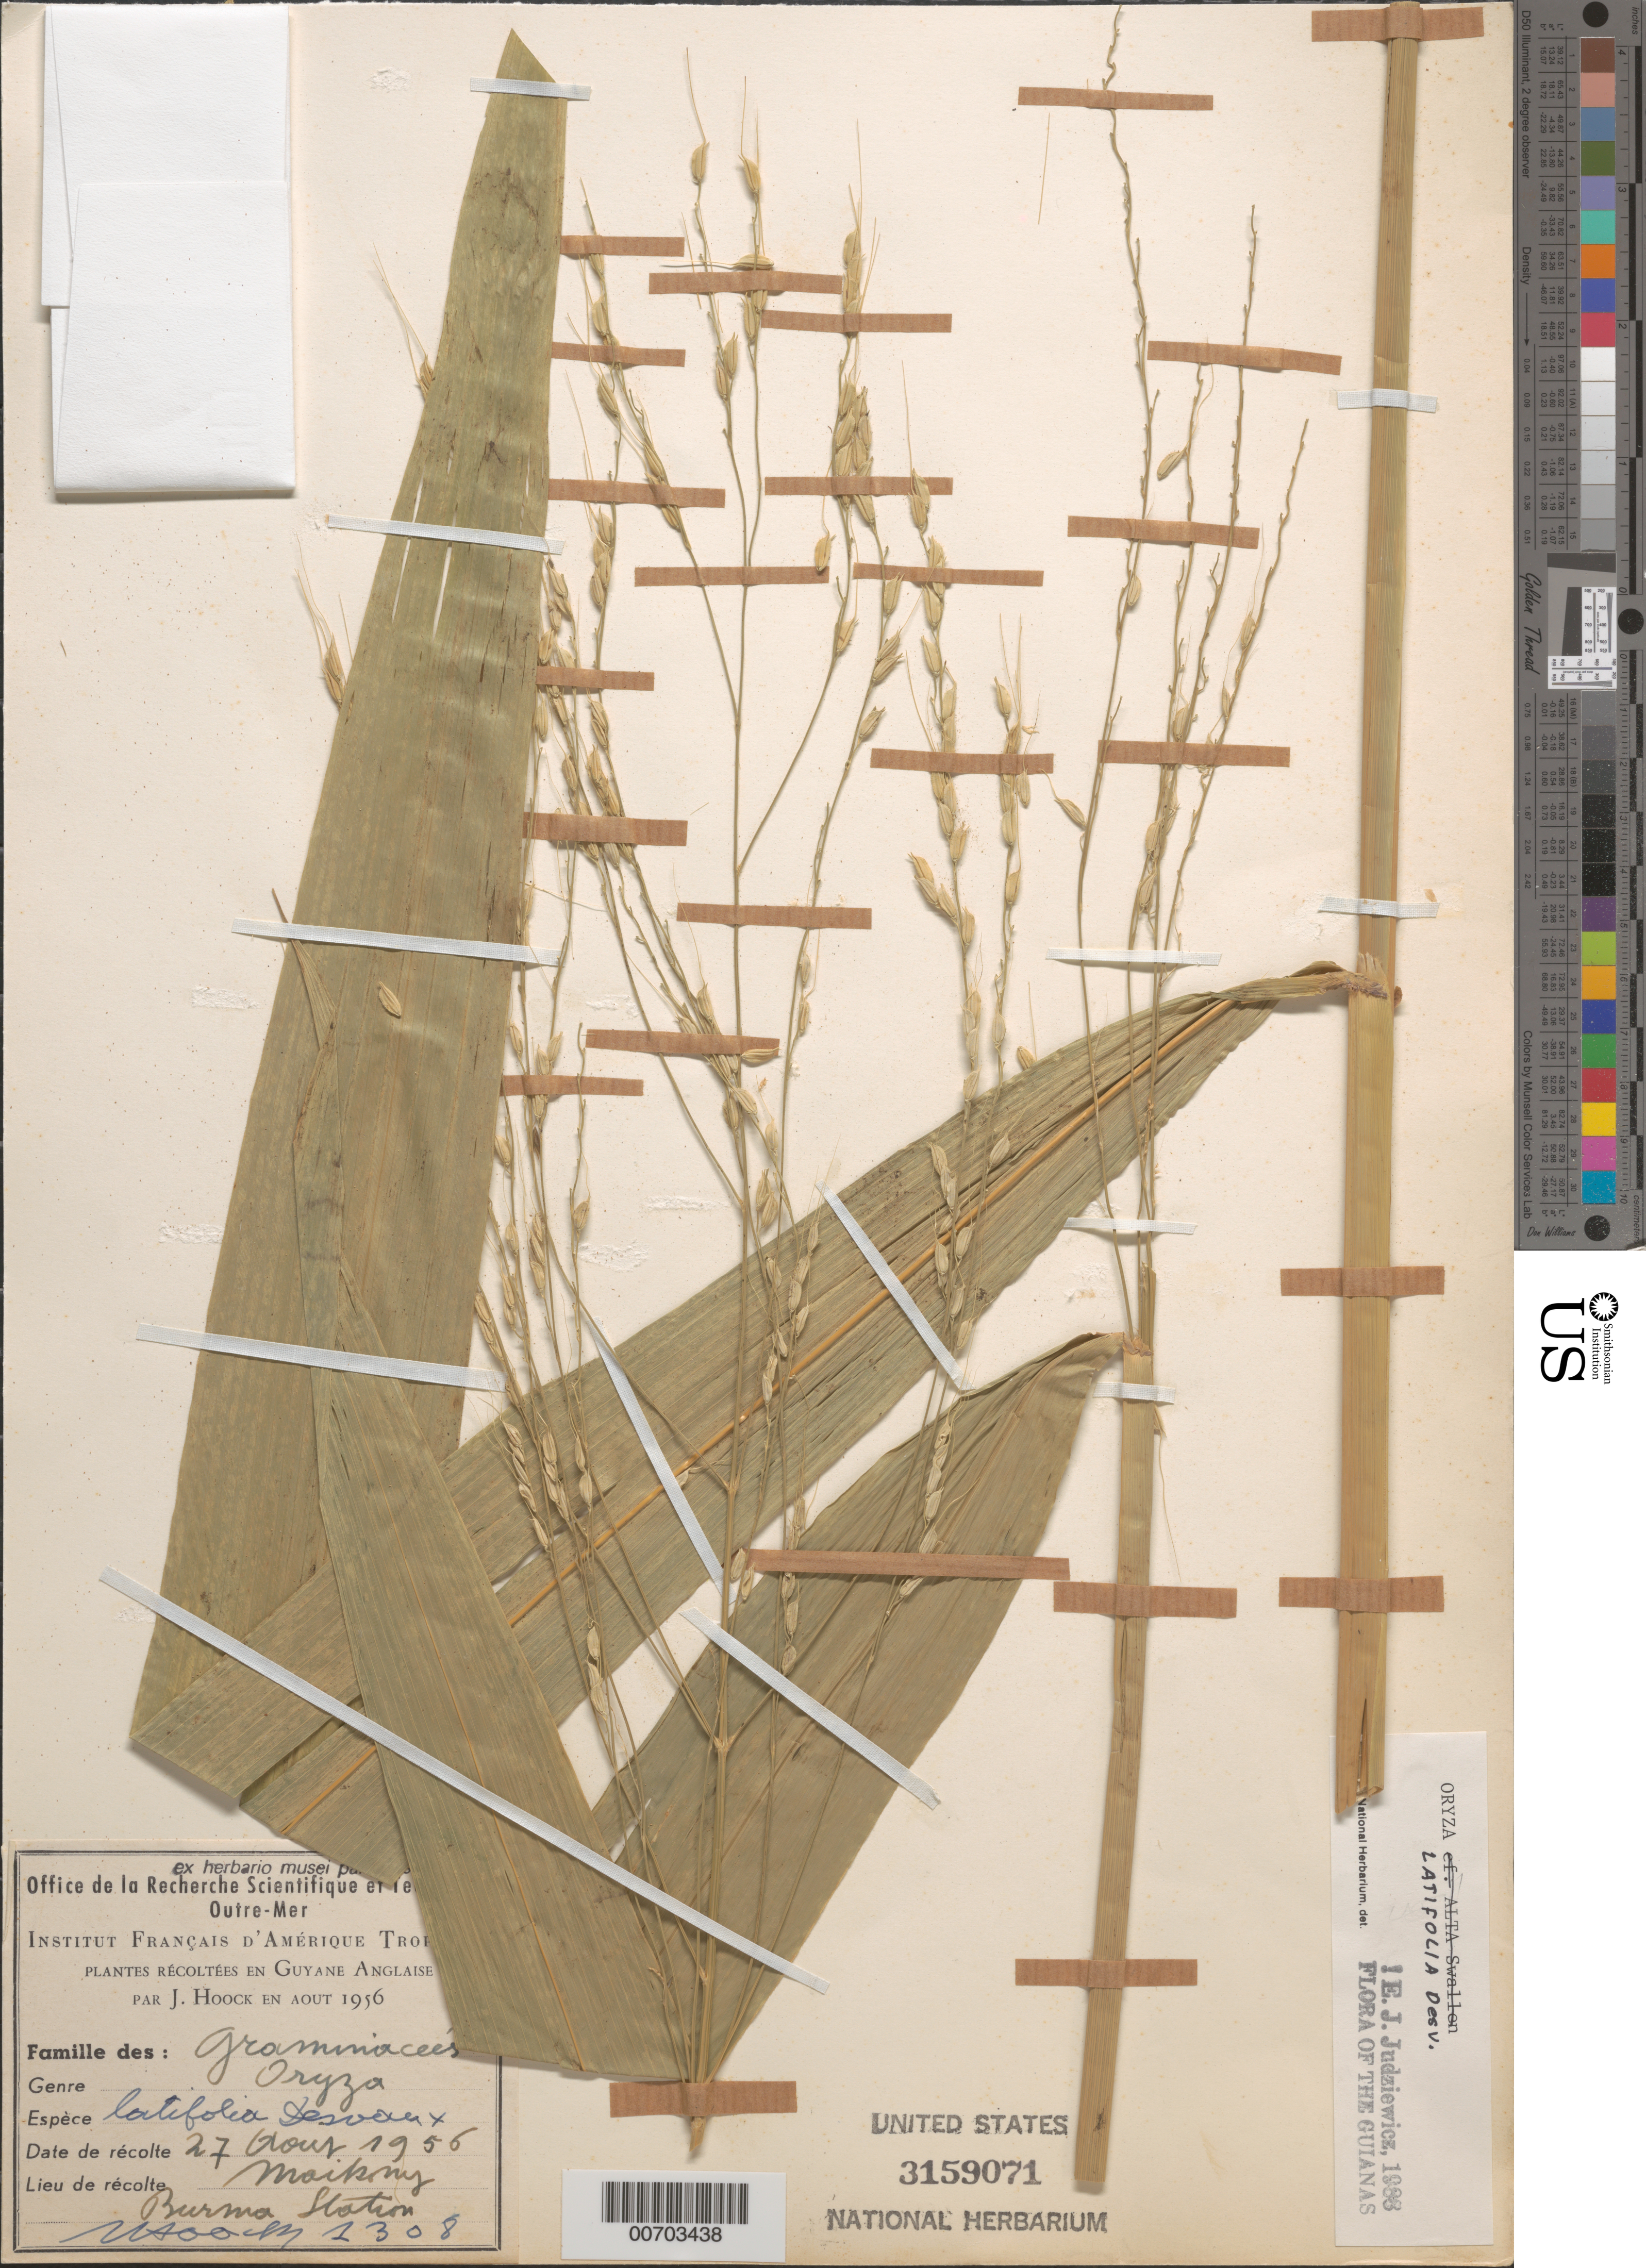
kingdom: Plantae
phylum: Tracheophyta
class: Liliopsida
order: Poales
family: Poaceae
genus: Oryza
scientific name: Oryza latifolia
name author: Desv.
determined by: Judziewicz, E. J.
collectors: J. Hoock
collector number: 1308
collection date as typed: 27-Aug-56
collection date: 1956-08-27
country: Guyana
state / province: Mahaica-Berbice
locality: Maikony, Burma Station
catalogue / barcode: US 3159071